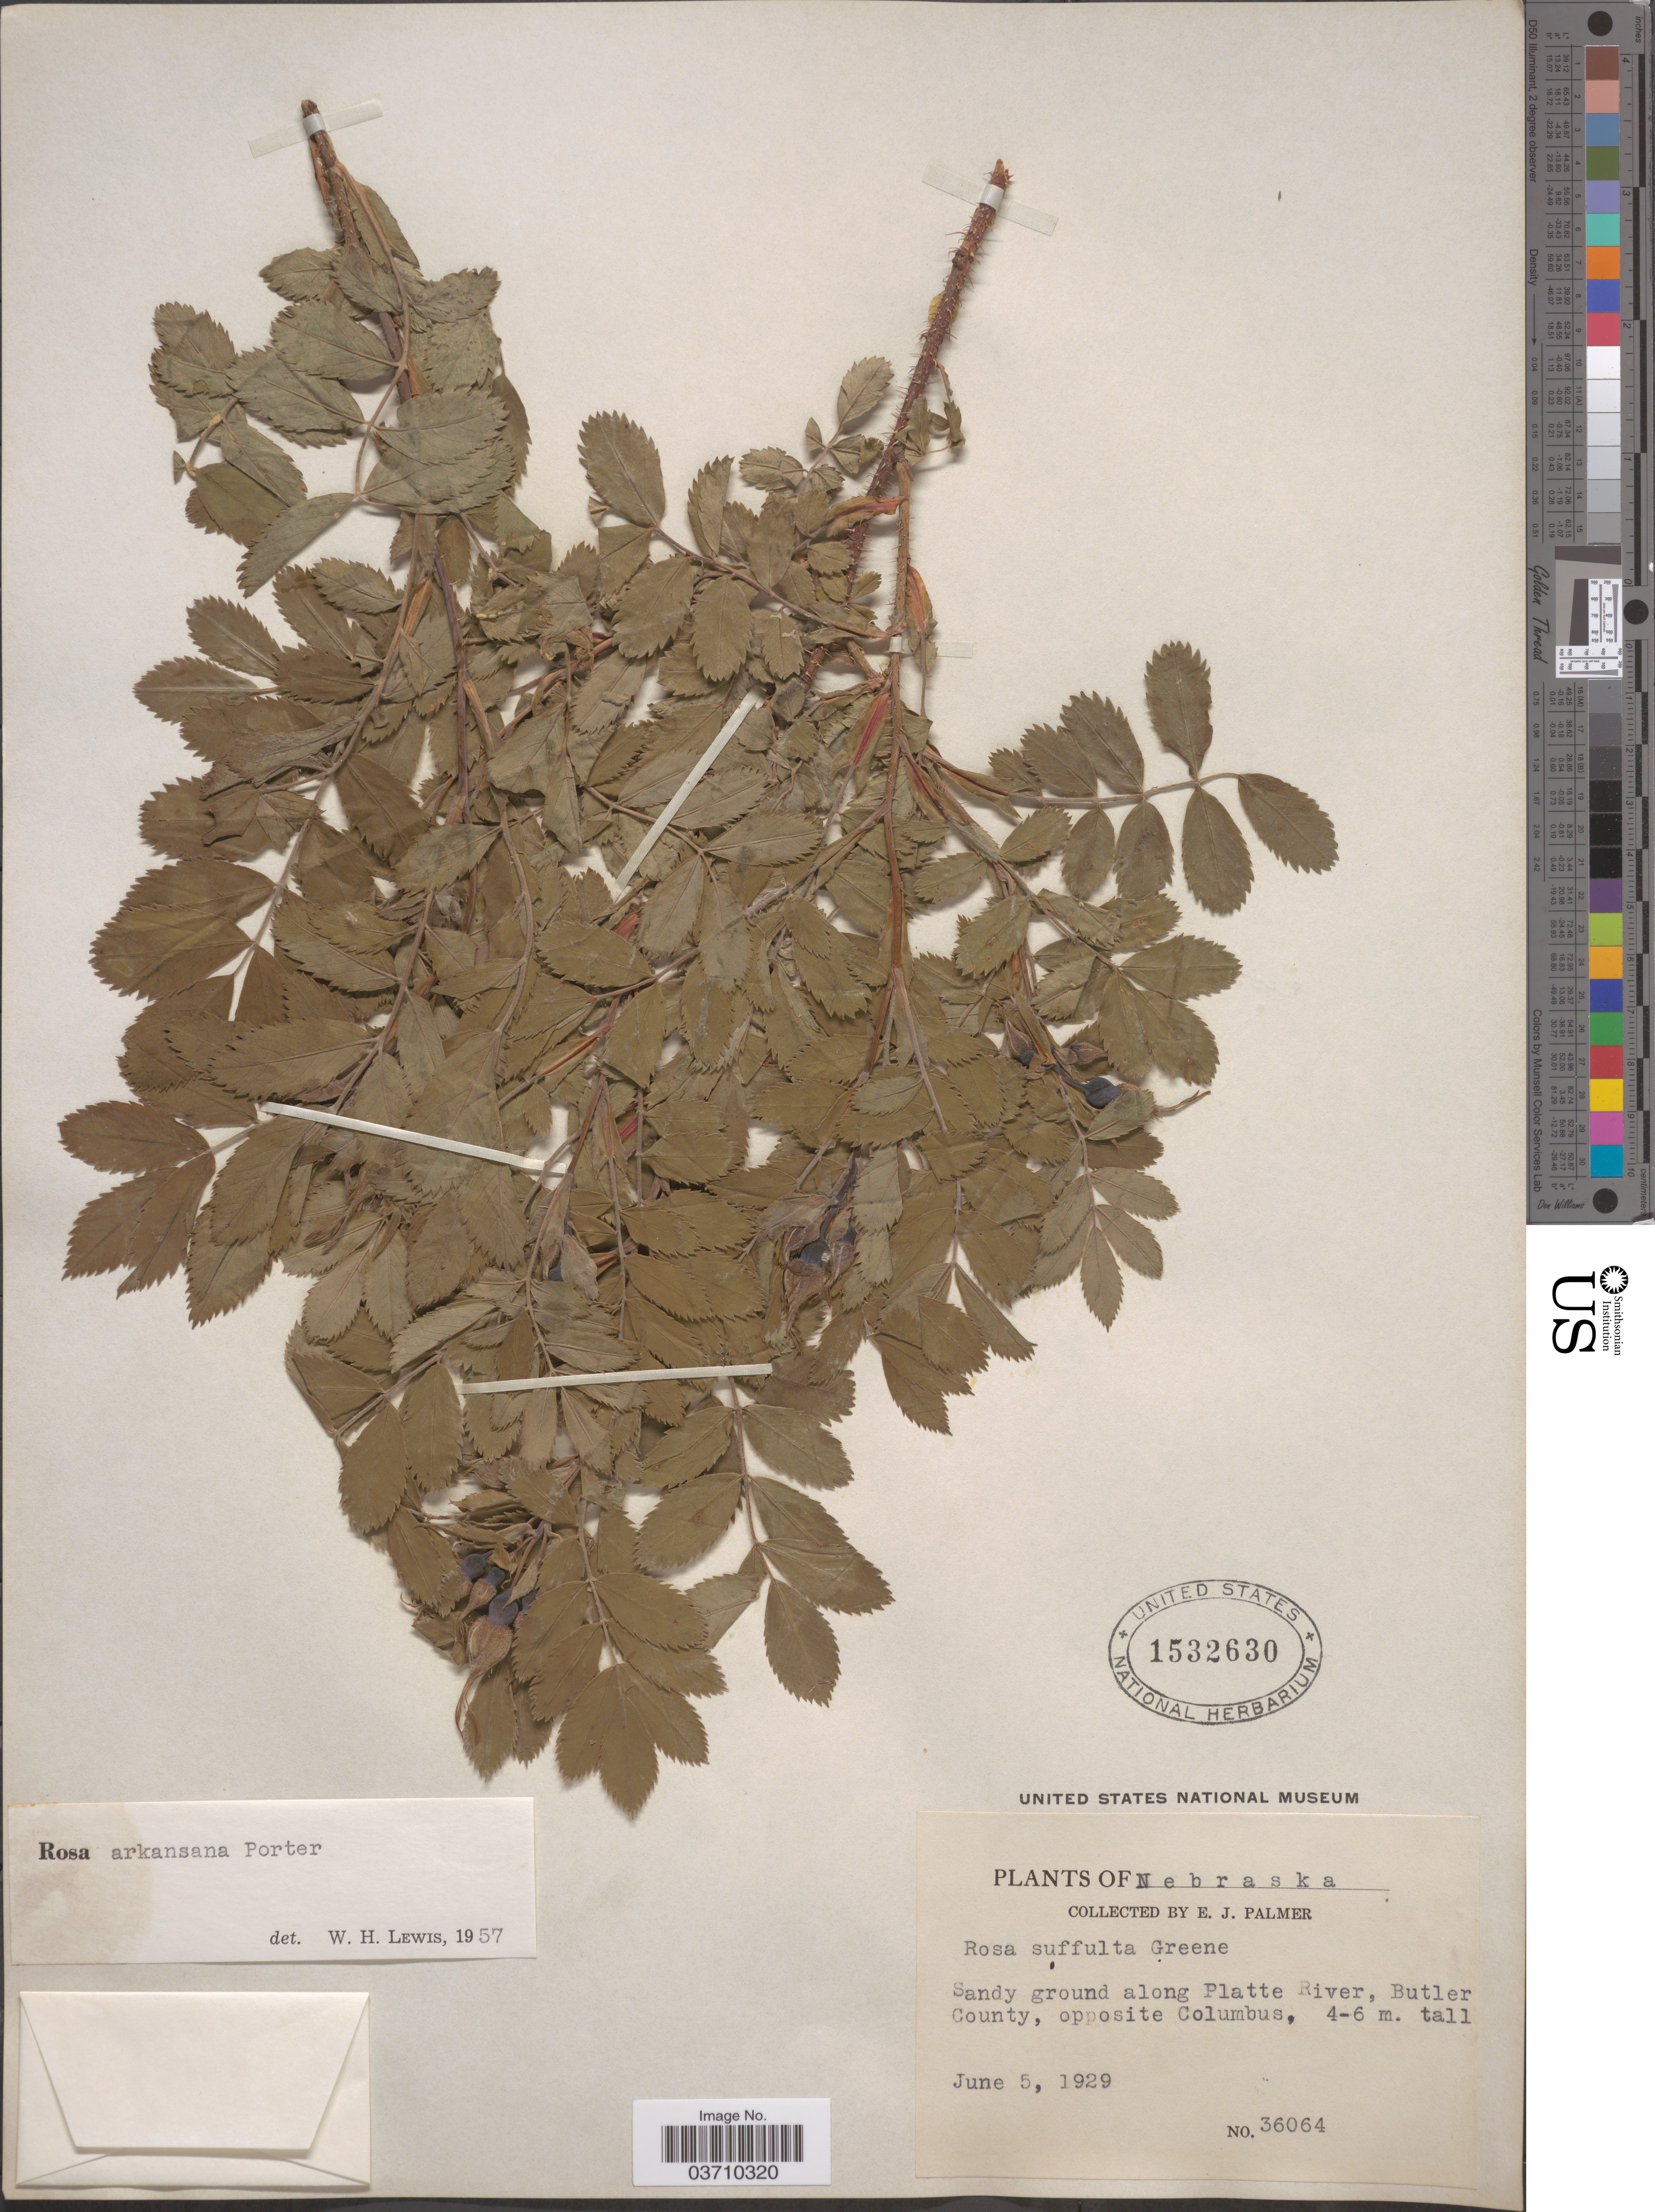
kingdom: Plantae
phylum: Tracheophyta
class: Magnoliopsida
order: Rosales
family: Rosaceae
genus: Rosa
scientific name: Rosa arkansana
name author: Porter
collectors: E. J. Palmer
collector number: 36064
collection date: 1929-06-05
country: United States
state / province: Nebraska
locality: Sandy ground along Platte River, Buttler County, opposite Columbus.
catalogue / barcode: US 1532630